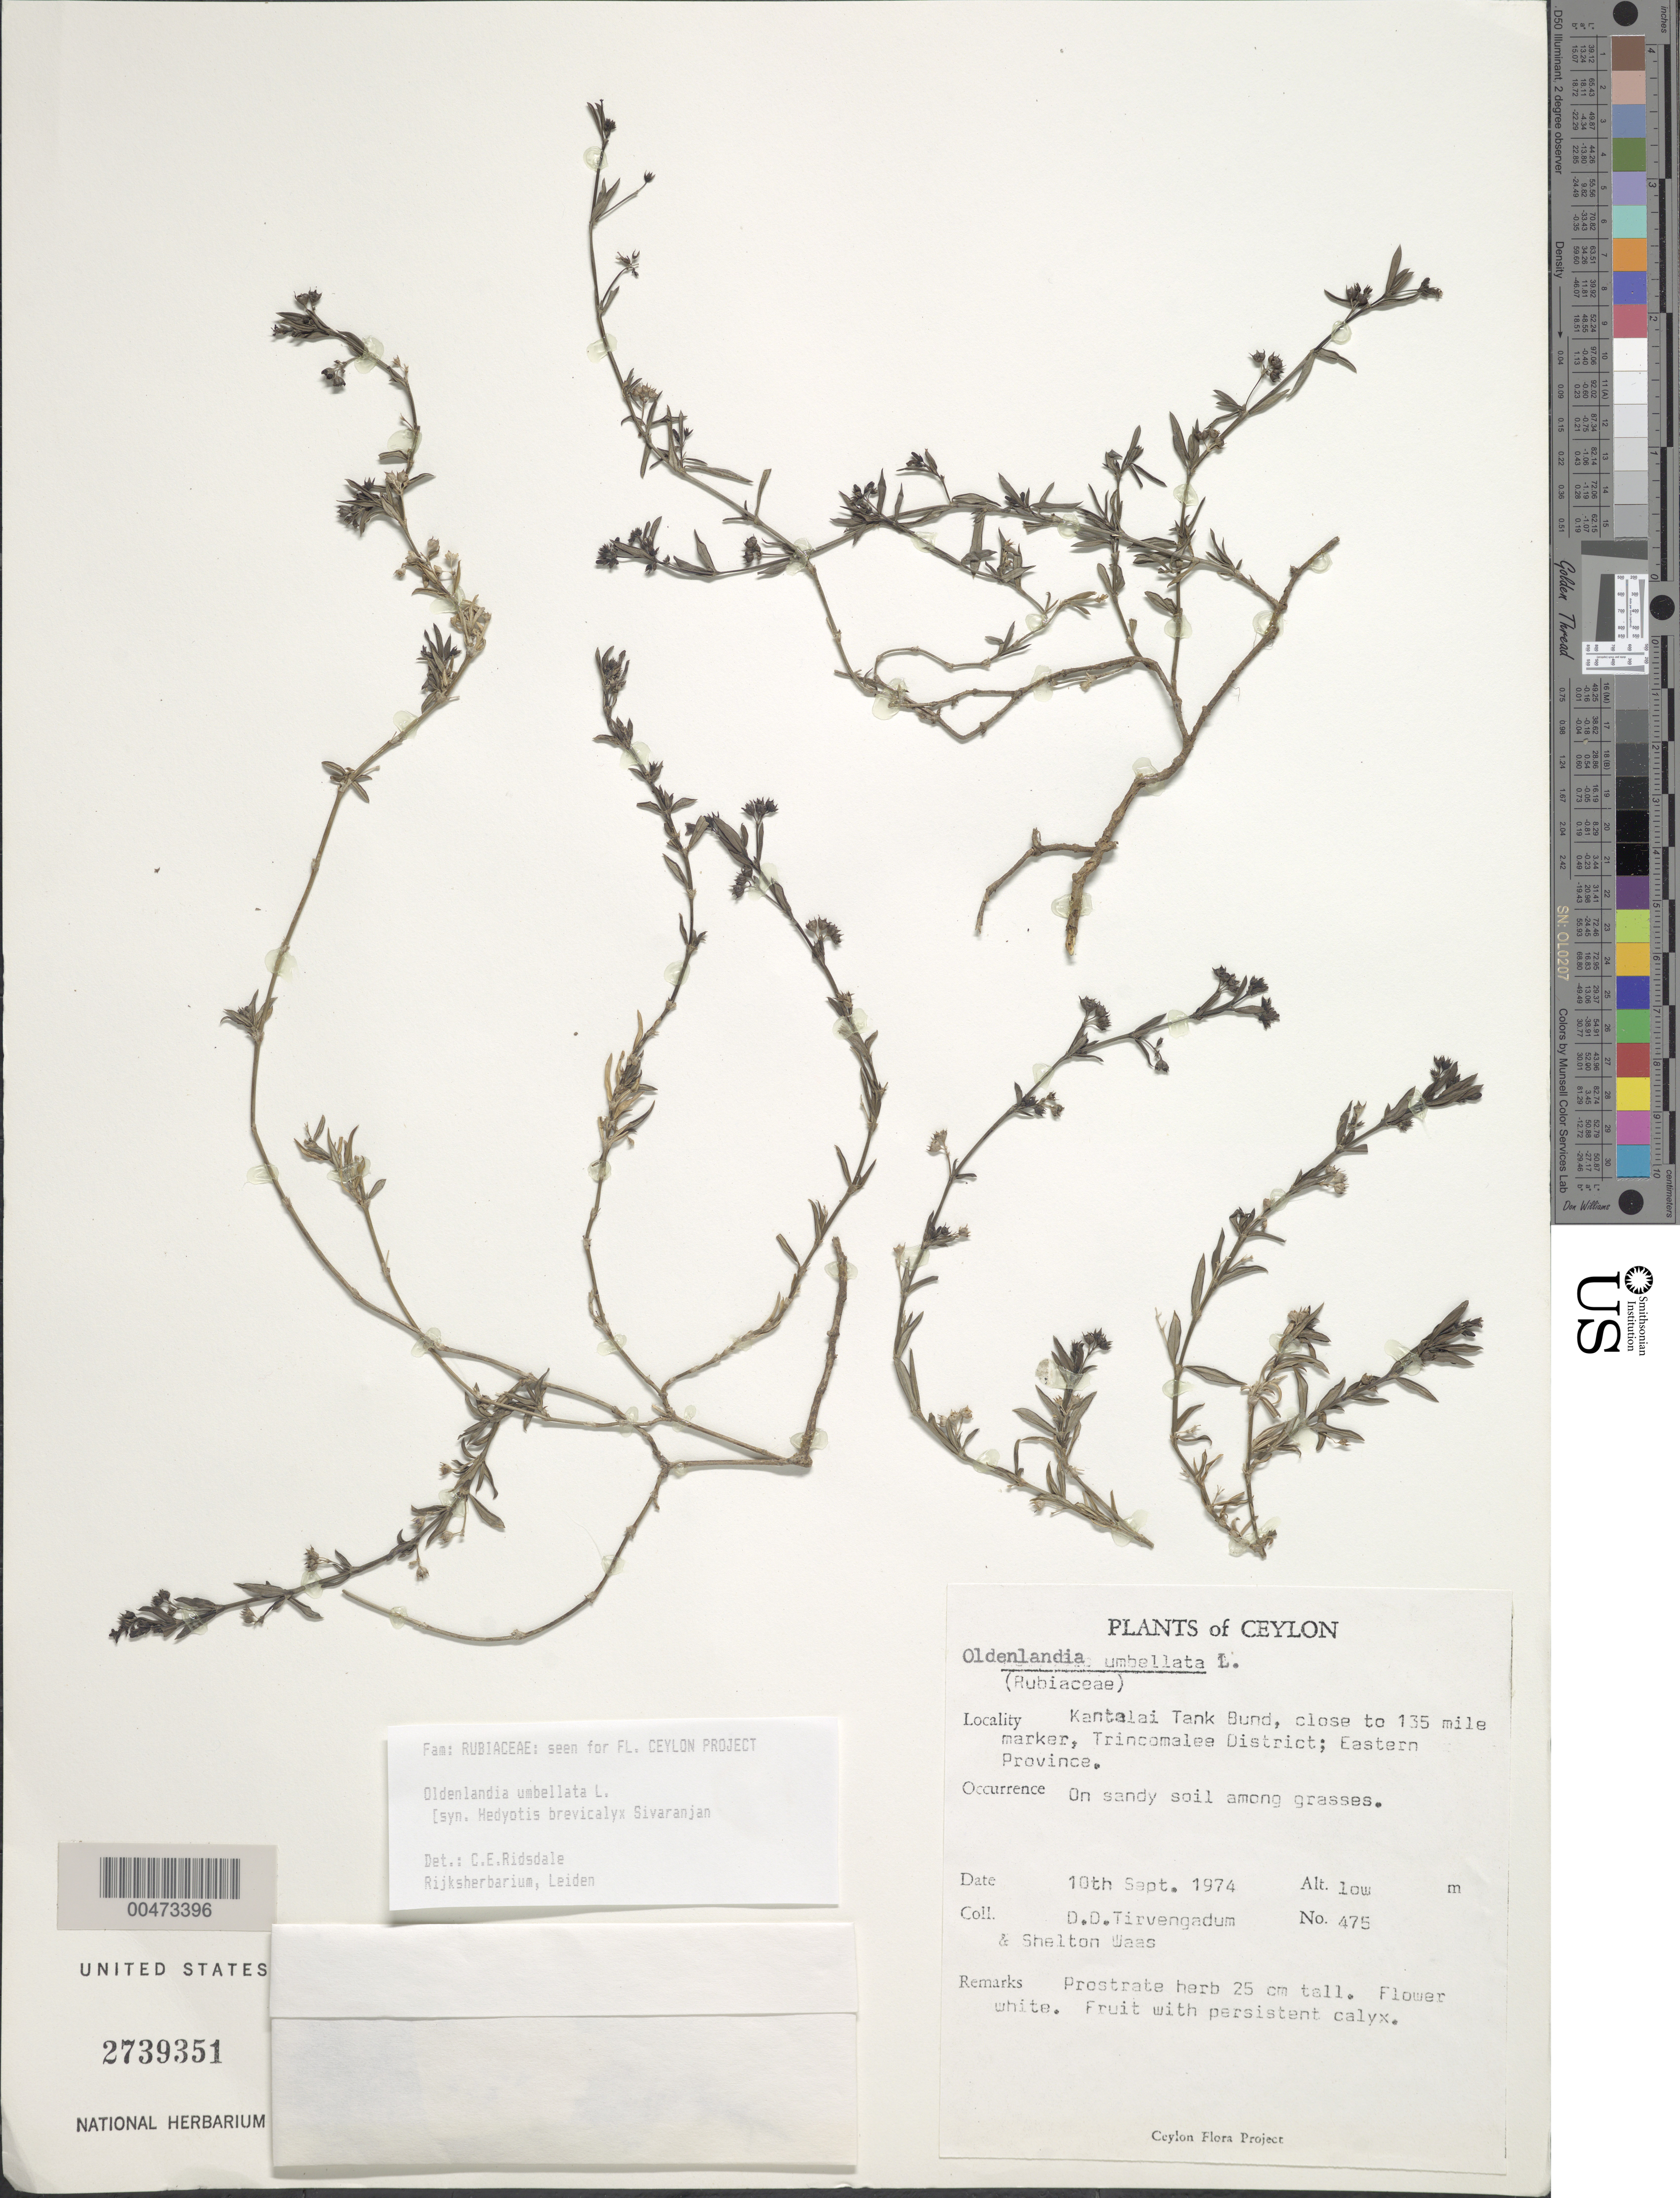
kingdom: Plantae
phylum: Tracheophyta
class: Magnoliopsida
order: Gentianales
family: Rubiaceae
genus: Oldenlandia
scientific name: Oldenlandia umbellata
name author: L.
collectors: D. Tirvengadum & S. Waas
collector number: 475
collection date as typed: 10 Sep 1974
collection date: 1974-09-10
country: Sri Lanka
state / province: Eastern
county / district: Trincomalee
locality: Kantalai Tank Bund, close to 135 mi marker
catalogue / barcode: US 2739351